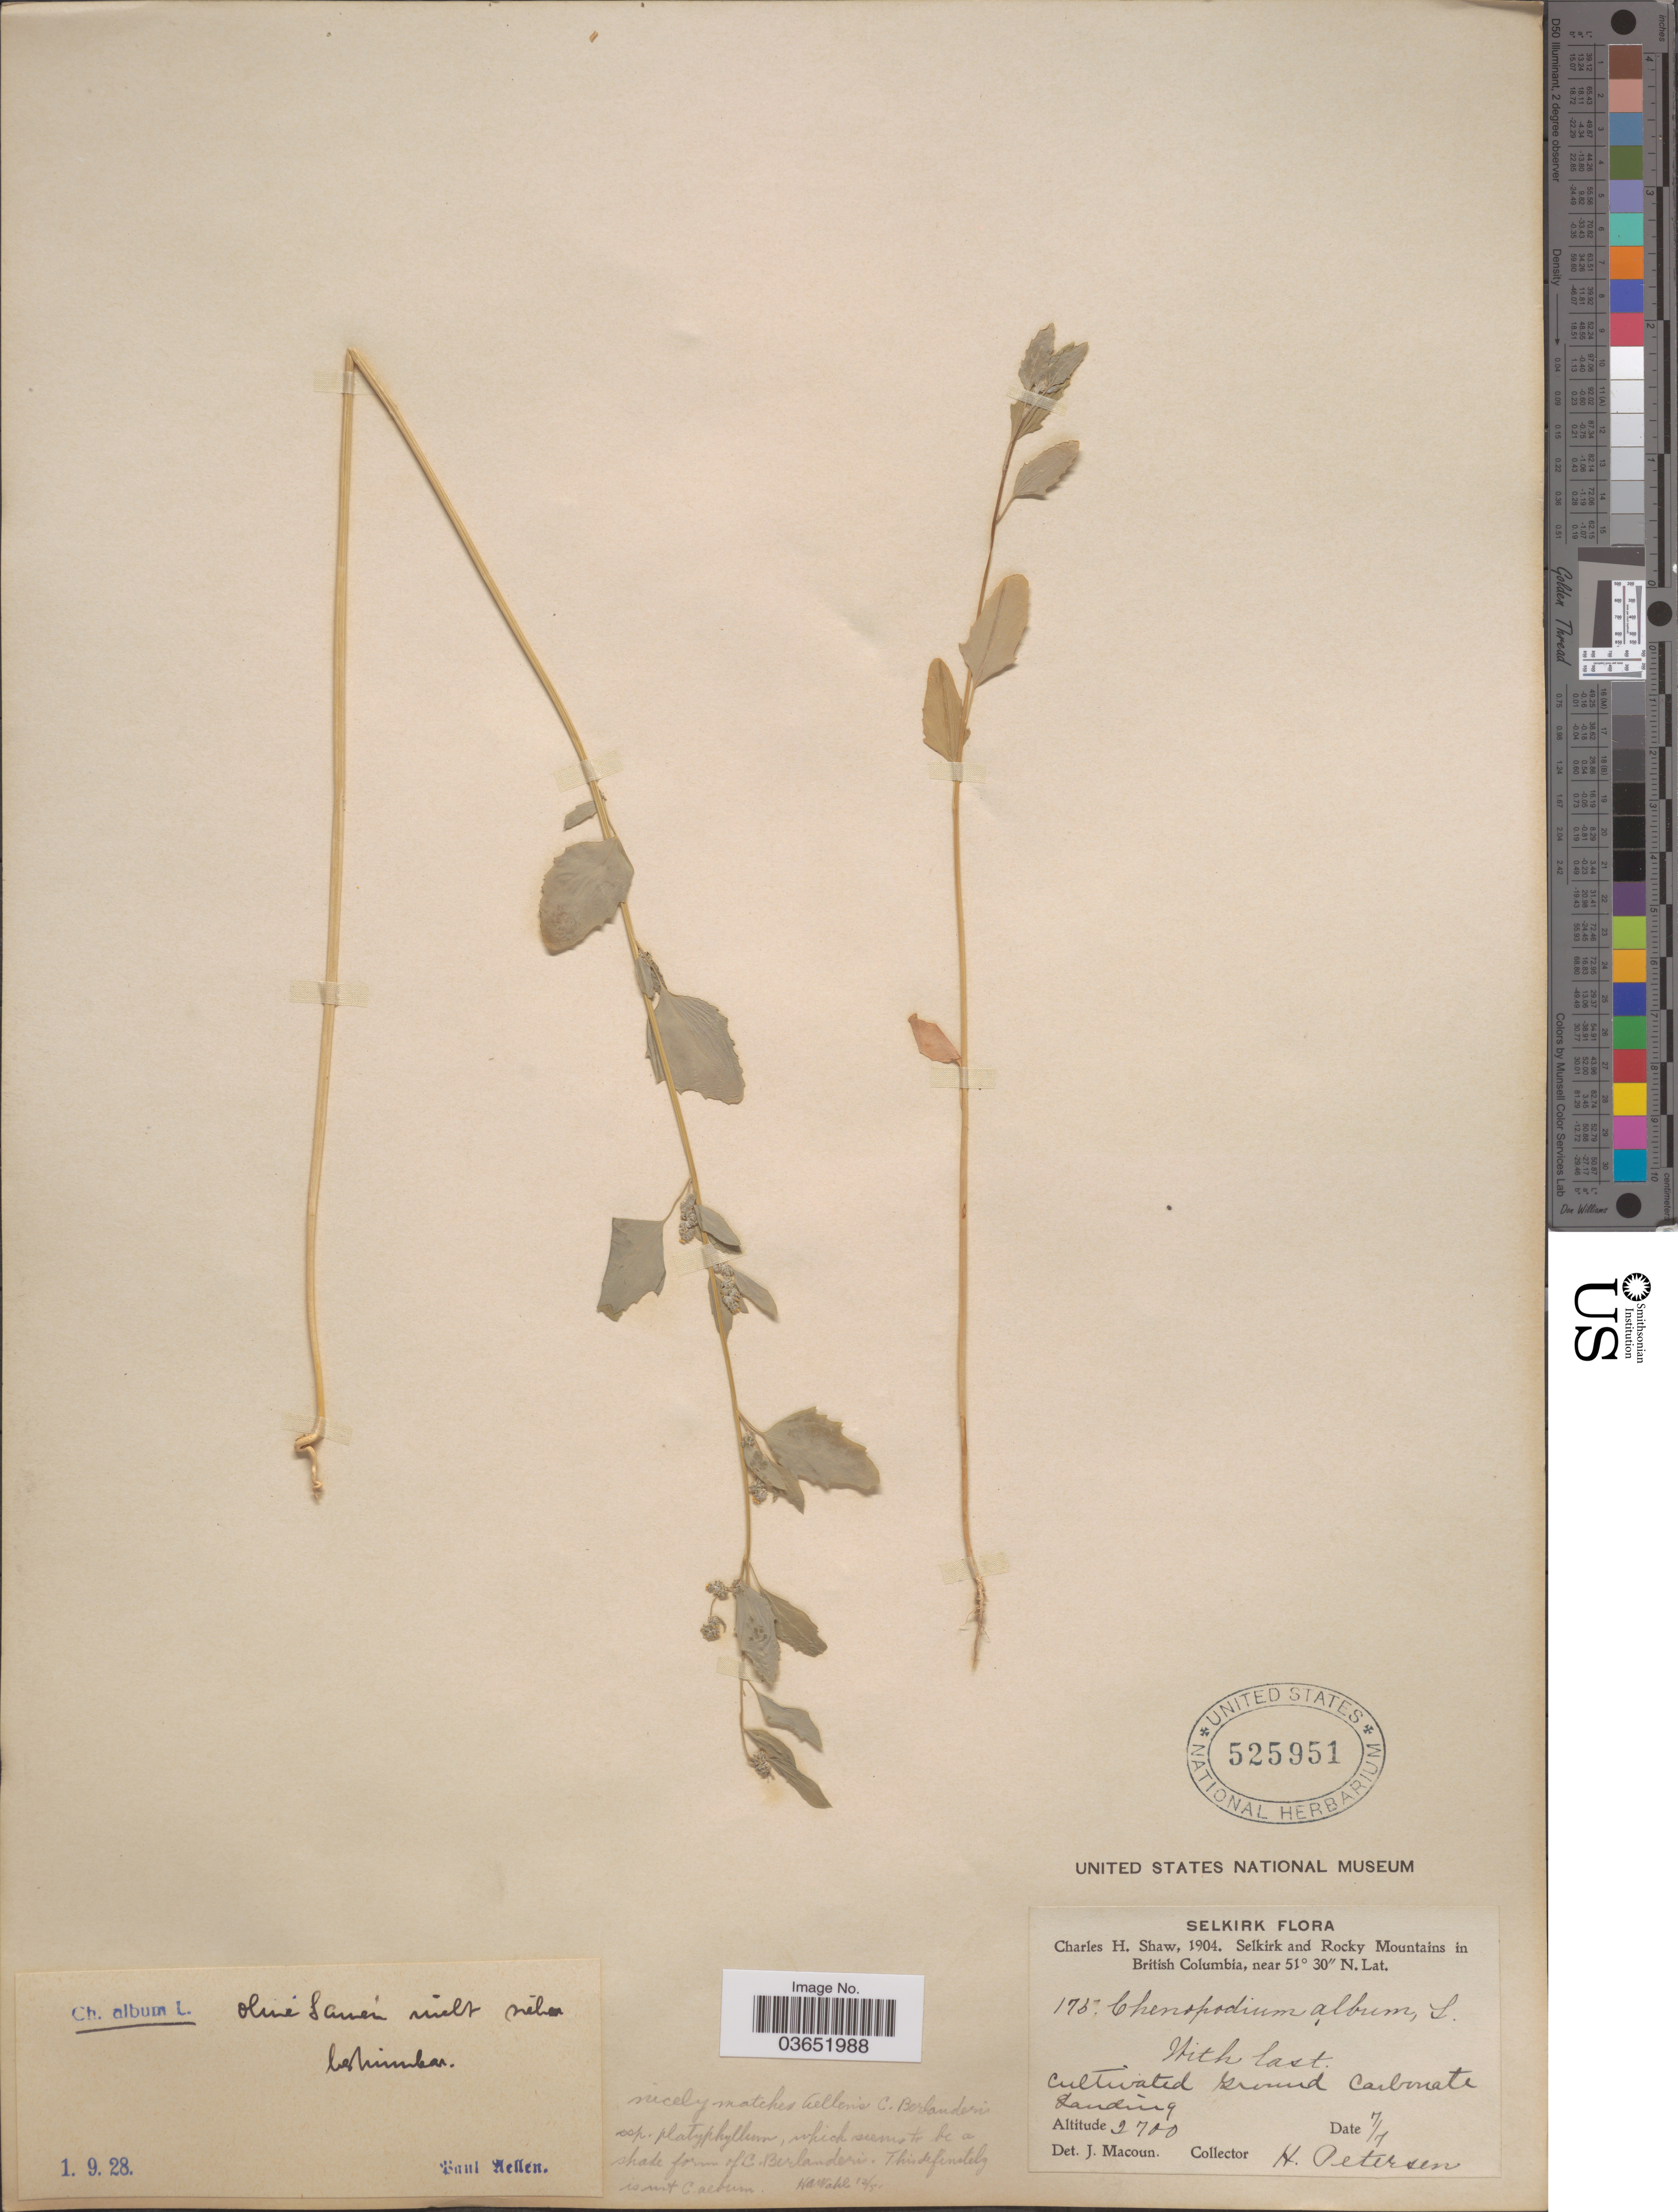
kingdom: Plantae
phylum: Tracheophyta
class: Magnoliopsida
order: Caryophyllales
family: Amaranthaceae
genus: Chenopodium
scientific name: Chenopodium album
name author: L.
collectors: H. Petersen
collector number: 175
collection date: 1904-07-07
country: Canada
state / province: British Columbia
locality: Selkirk and Rocky Mountains. Cultivated Ground Carbonate Landing.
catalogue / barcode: US 525951